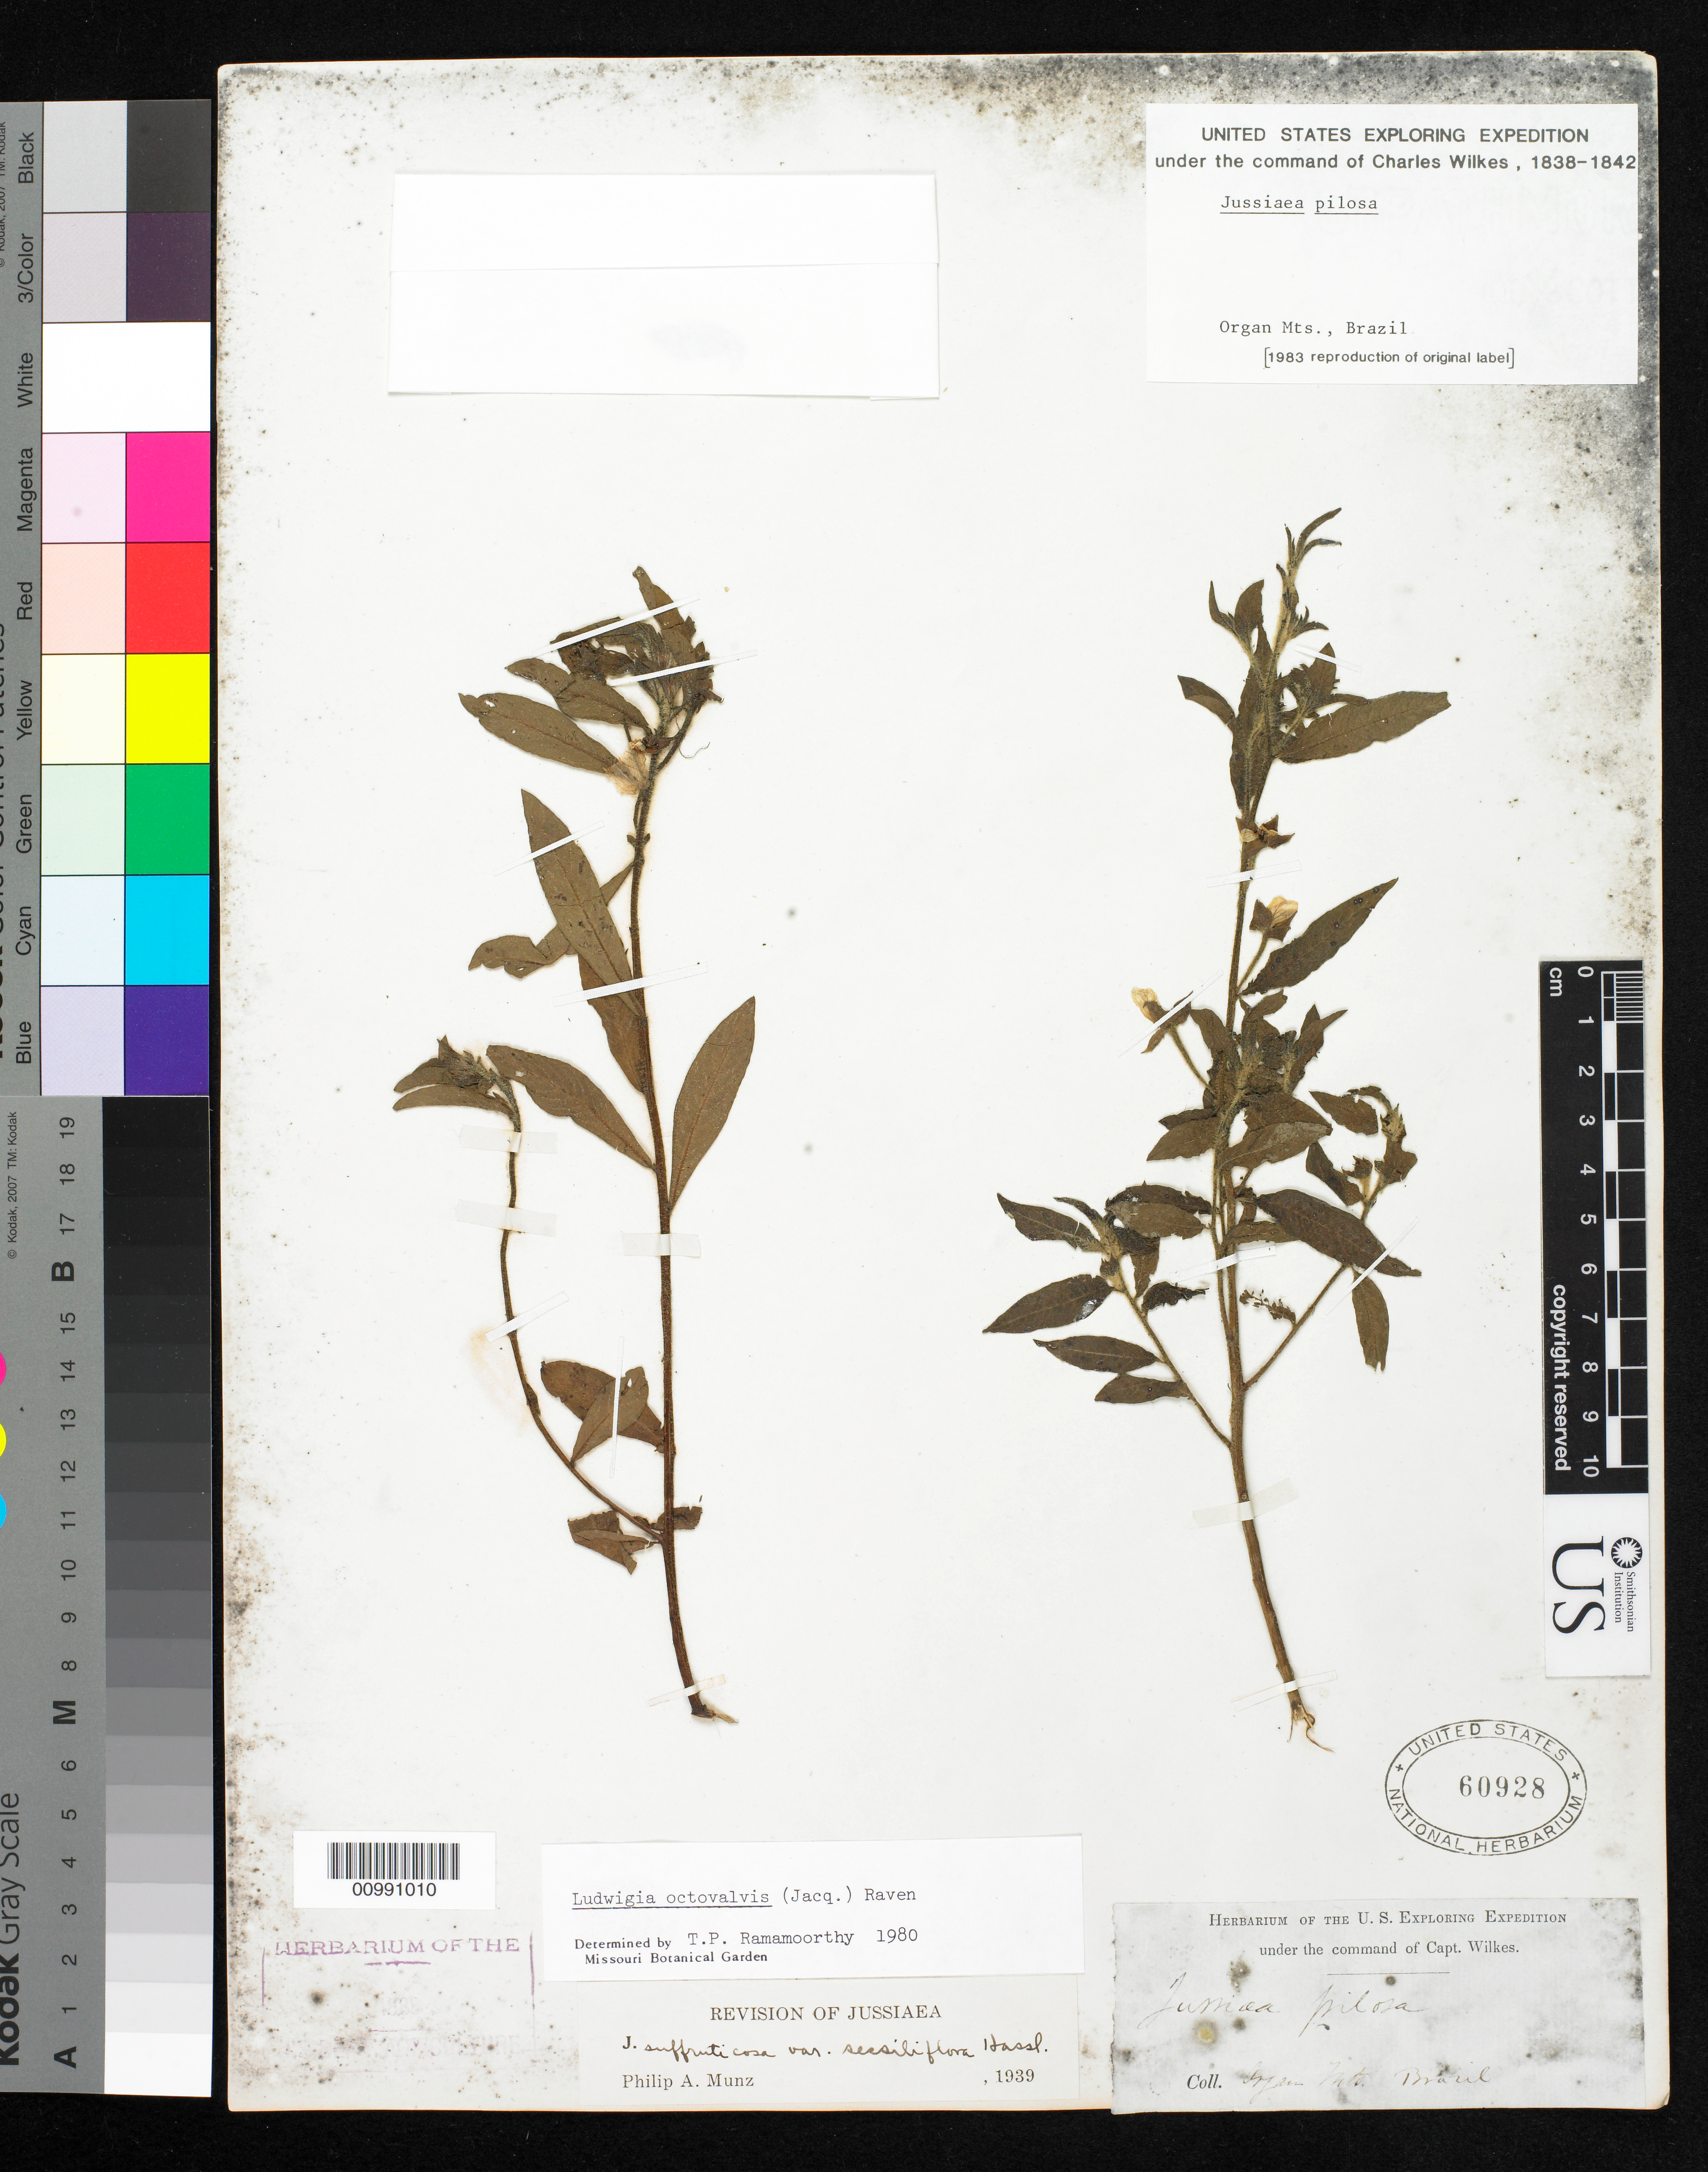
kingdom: Plantae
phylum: Tracheophyta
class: Magnoliopsida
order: Myrtales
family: Onagraceae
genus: Ludwigia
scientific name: Ludwigia octovalvis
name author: (Jacq.) P.H. Raven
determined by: Ramamoorthy, T. P.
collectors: Wilkes Explor. Exped.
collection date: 1838/1842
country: Brazil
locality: Organ Mts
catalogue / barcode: US 60928